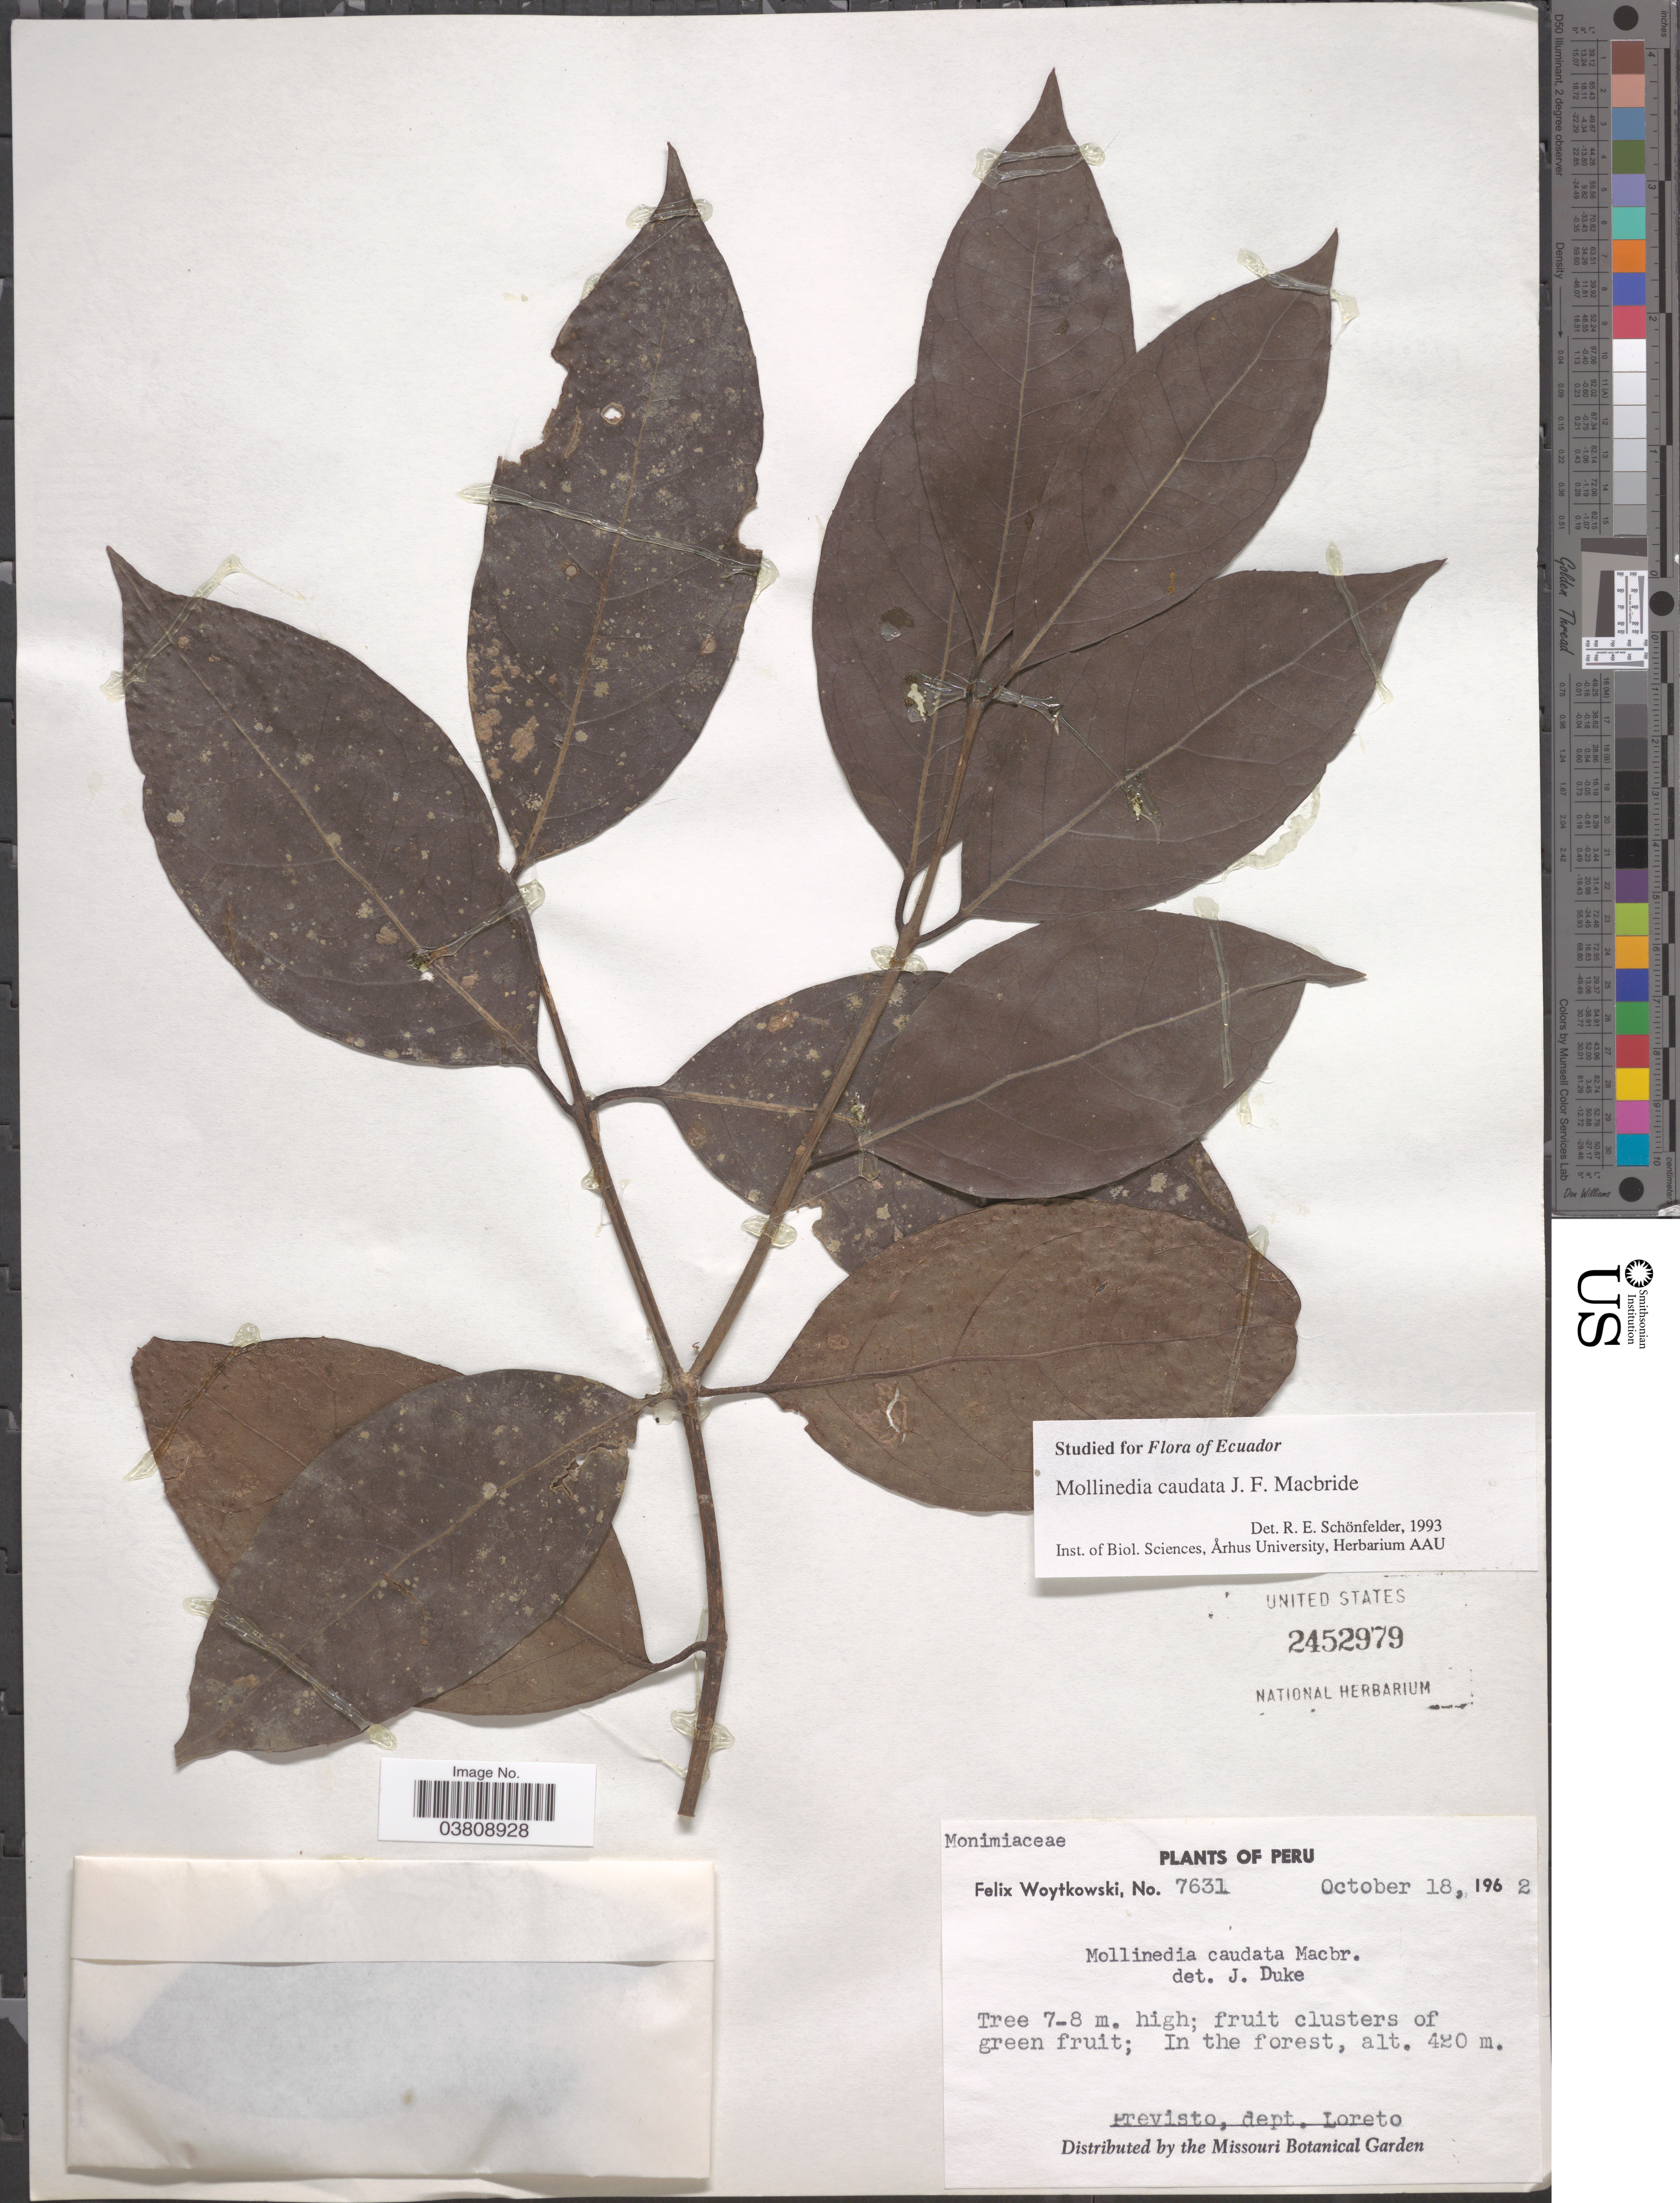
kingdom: Plantae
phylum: Tracheophyta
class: Magnoliopsida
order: Laurales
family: Monimiaceae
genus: Mollinedia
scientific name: Mollinedia caudata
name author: J.F. Macbr.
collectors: F. Woytkowski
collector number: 7631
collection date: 1962-10-18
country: Peru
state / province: Loreto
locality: Previsto, dept. Loreto.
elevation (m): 420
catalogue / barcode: US 2452979